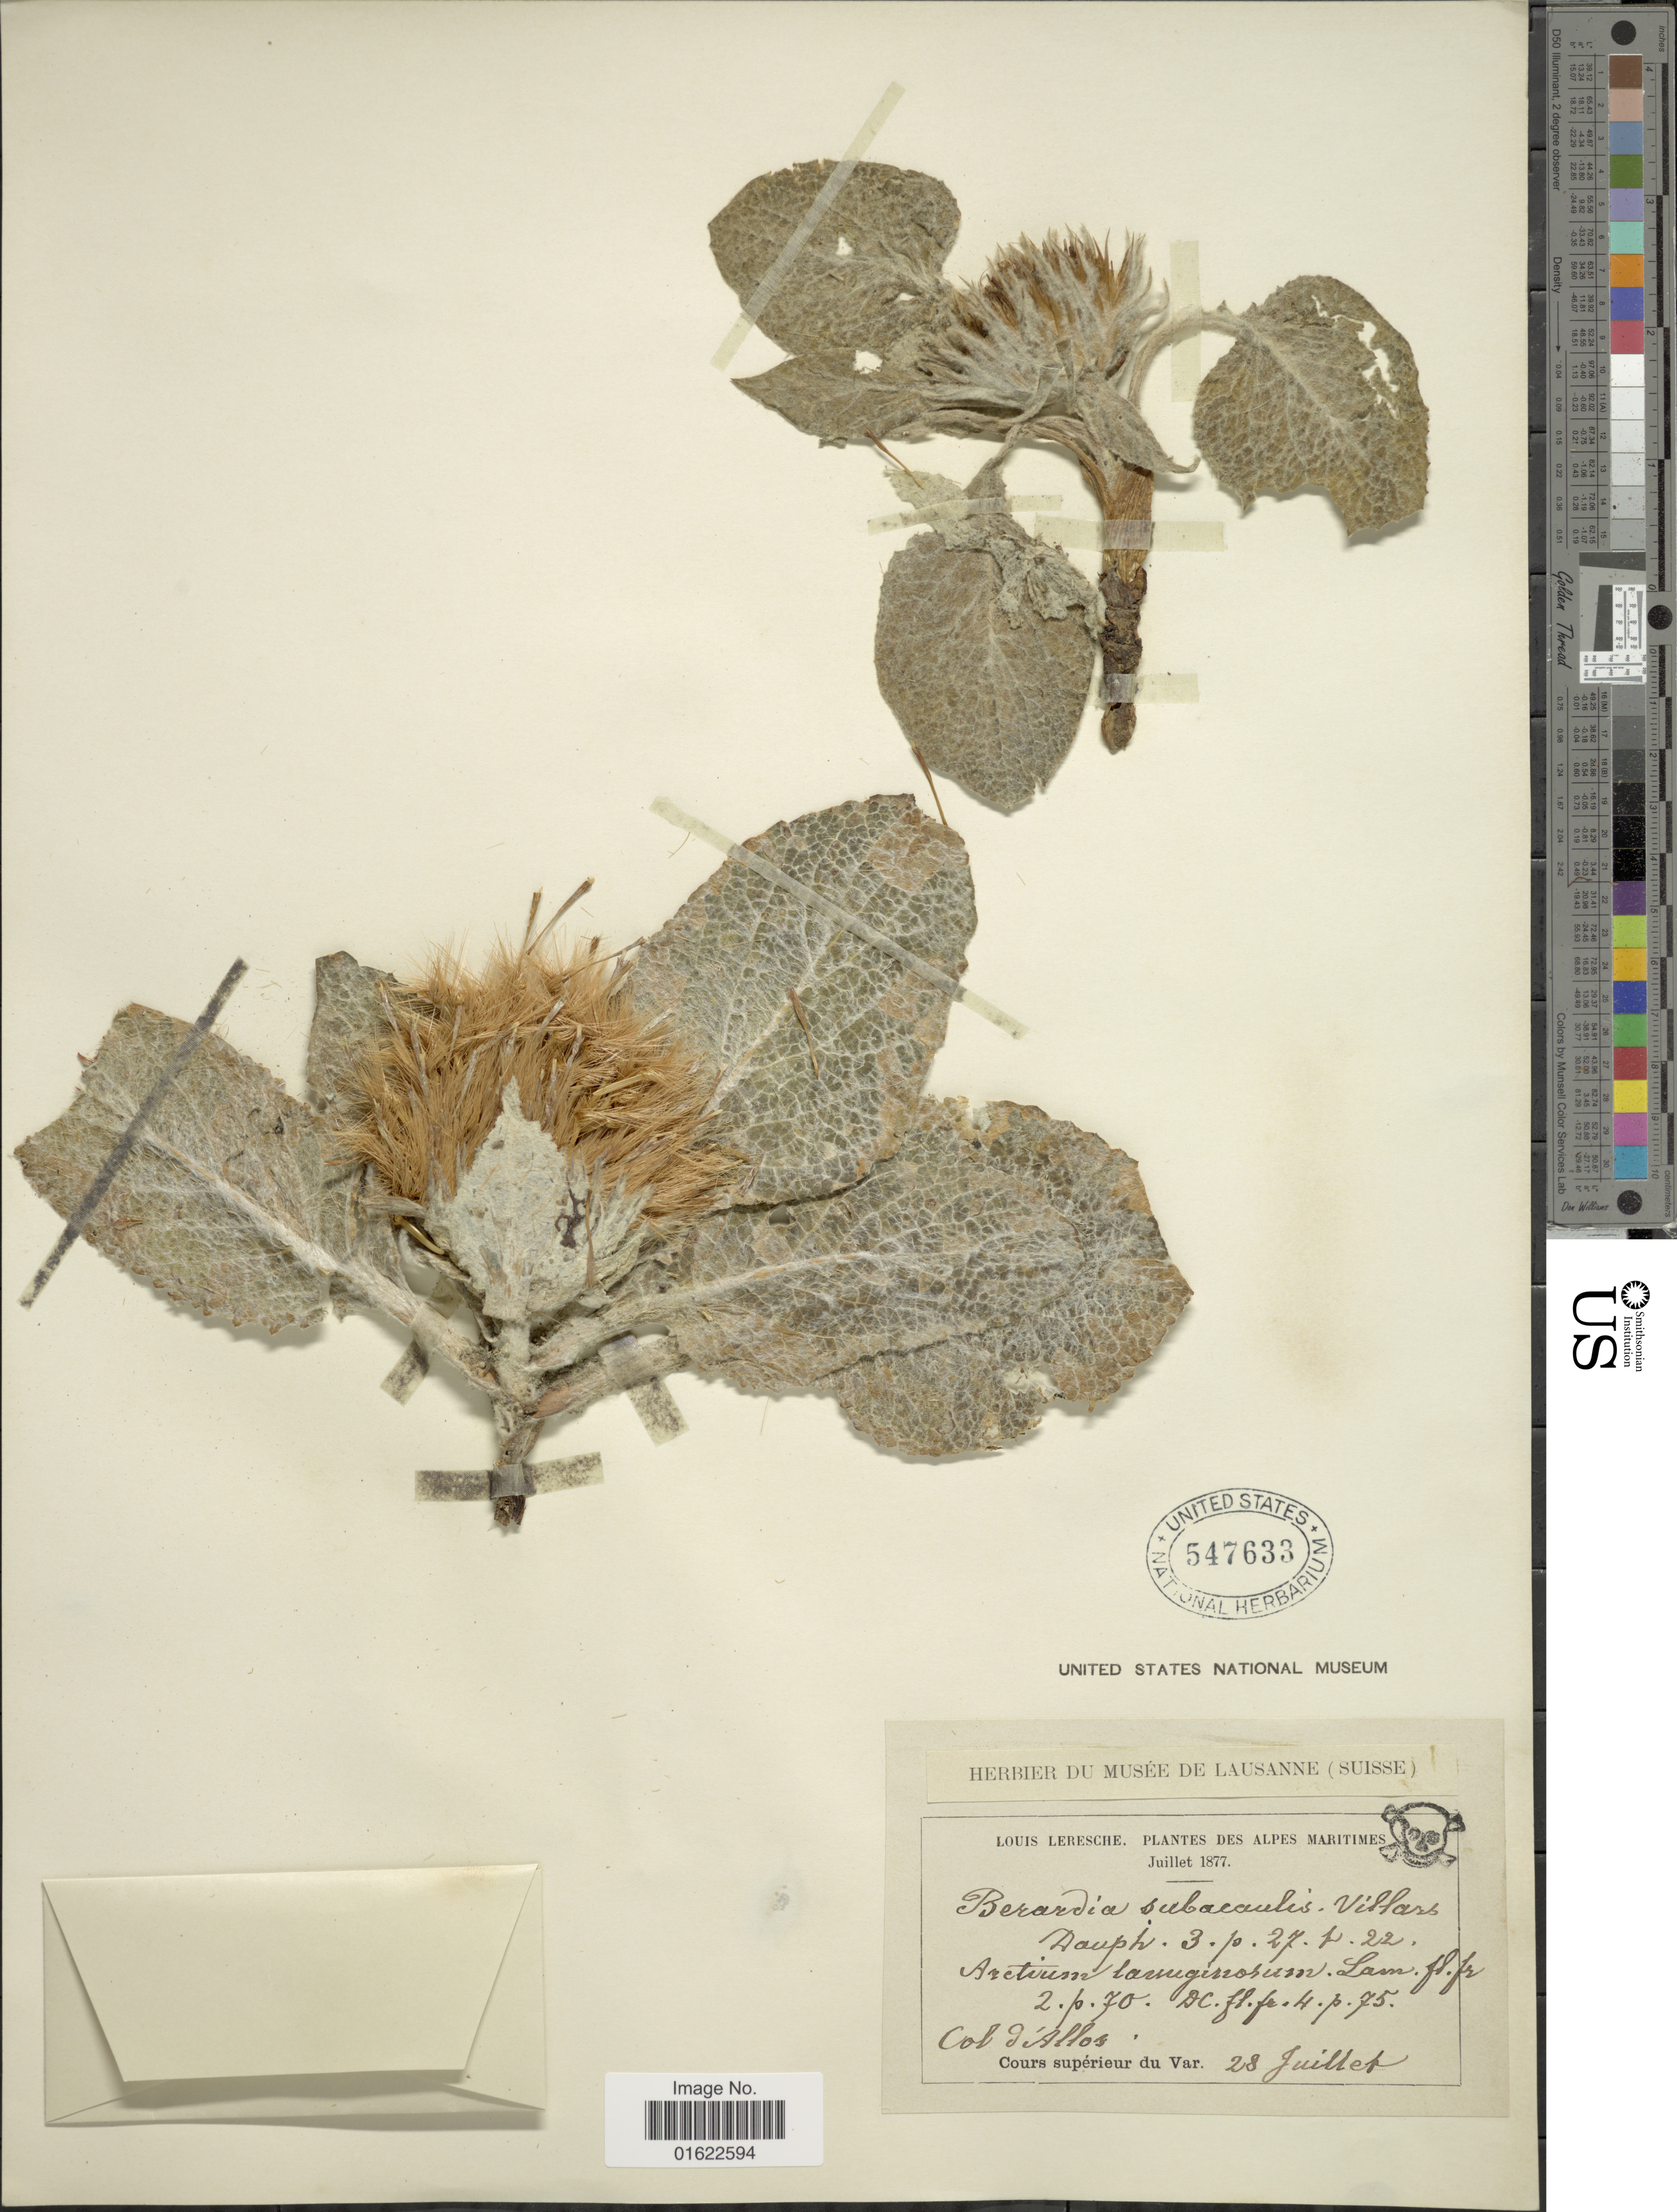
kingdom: Plantae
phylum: Tracheophyta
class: Magnoliopsida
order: Asterales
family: Asteraceae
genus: Berardia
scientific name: Berardia lanuginose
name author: (Lam.) Fiori & Paol.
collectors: L. Leresche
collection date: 1877-07-28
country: France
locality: Alpes Maritimes, Col d' Allos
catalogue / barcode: US 547633